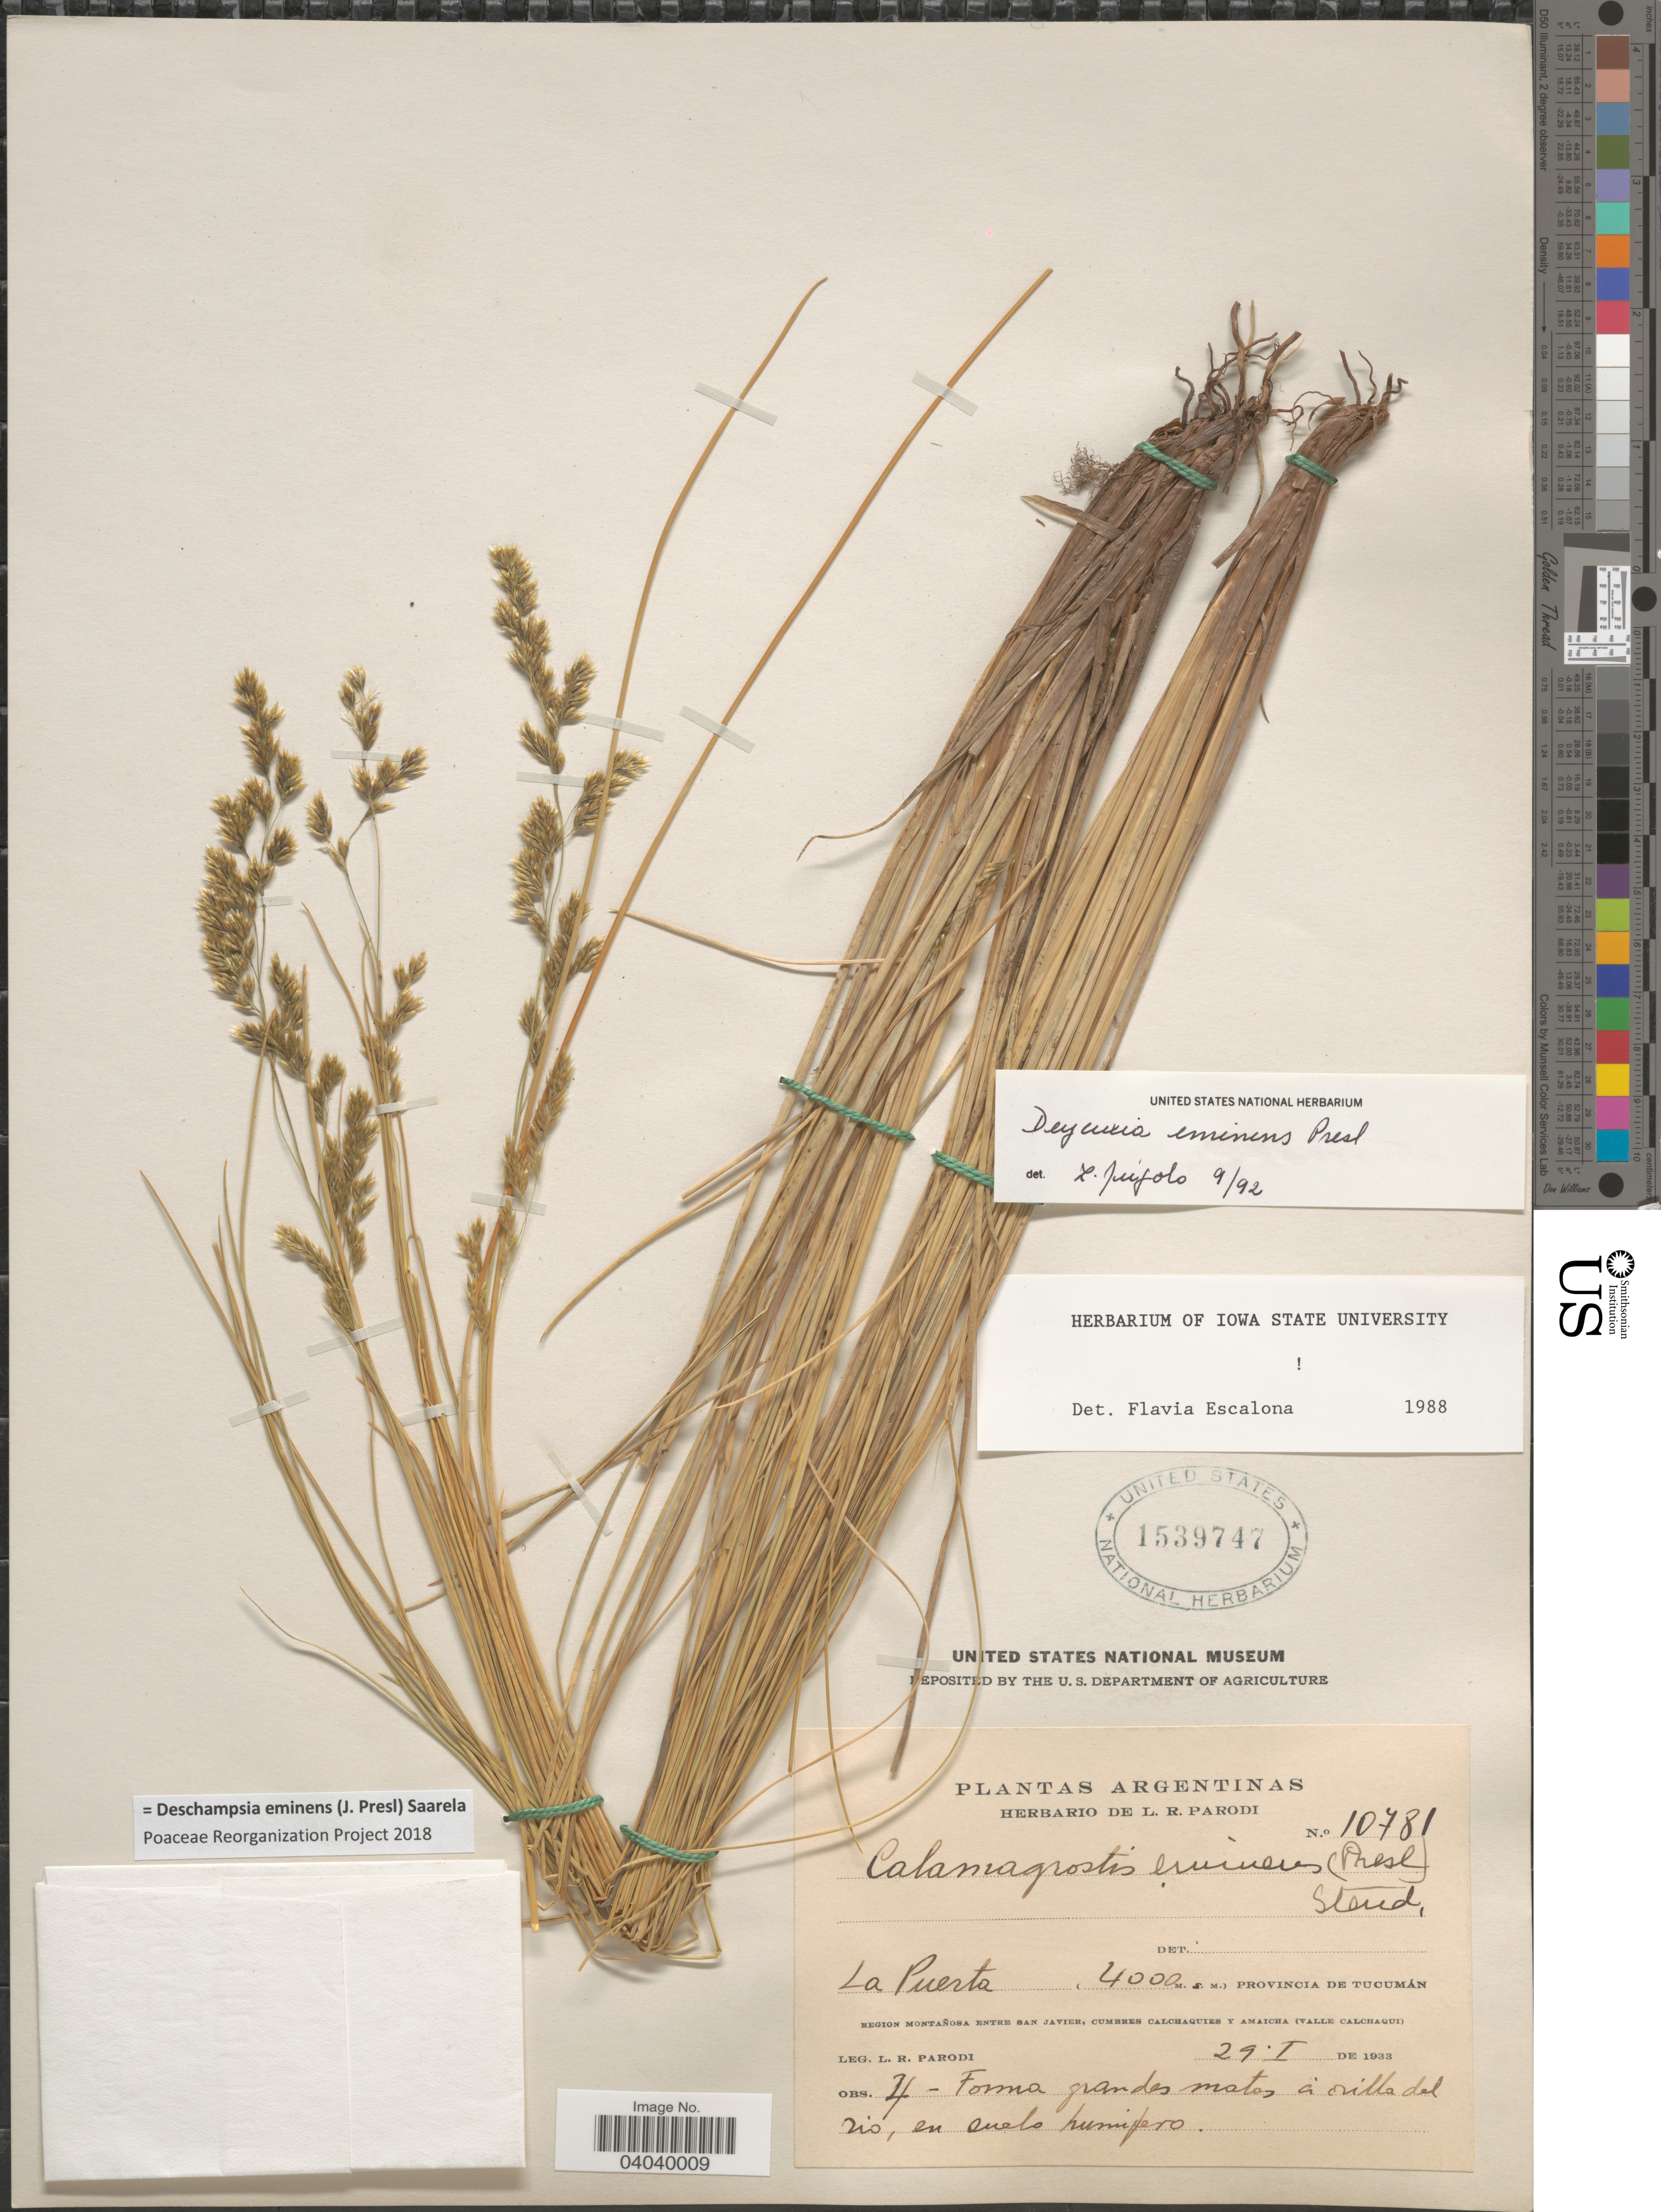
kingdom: Plantae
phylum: Tracheophyta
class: Liliopsida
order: Poales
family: Poaceae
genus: Deschampsia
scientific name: Deschampsia eminens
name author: (J. Presl) Saarela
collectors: L. R. Parodi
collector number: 10781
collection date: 1933-01-29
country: Argentina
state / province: Tucuman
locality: La Puerta. Region Montañosa entre San Javier, cumbres Calchaquies y Amaicha (valle Calchaqui).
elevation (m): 4000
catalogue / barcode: US 1539747